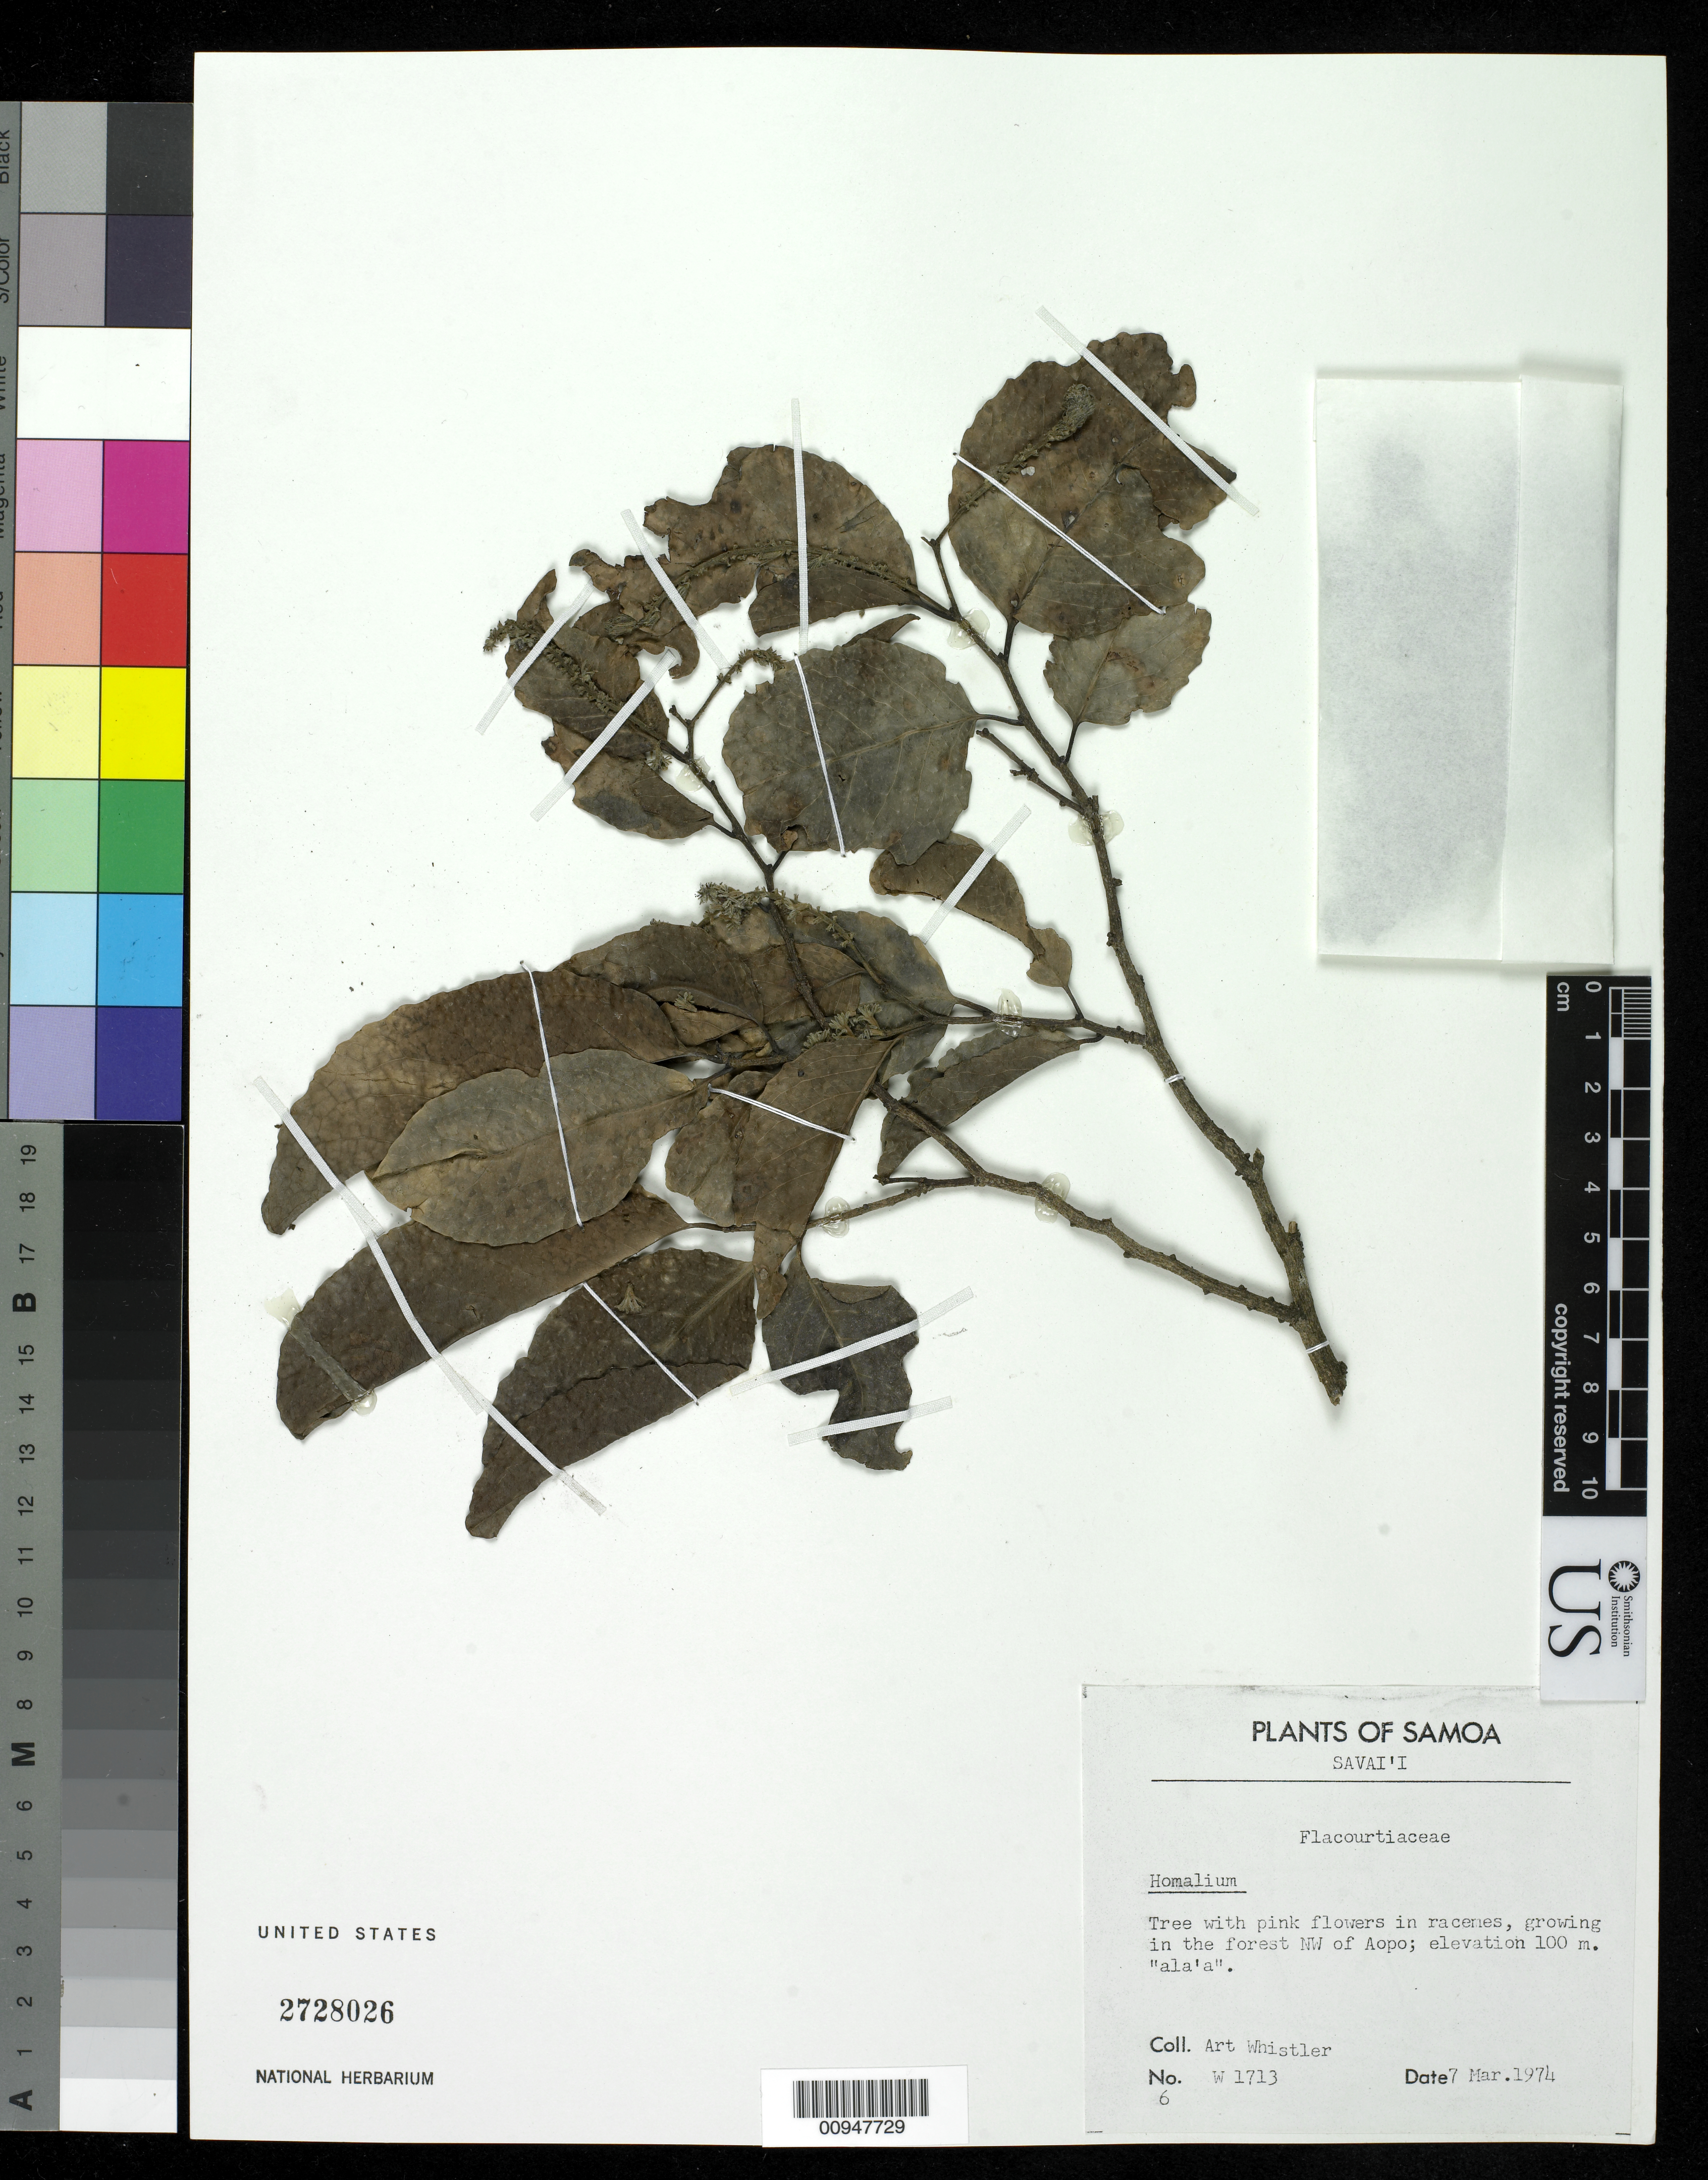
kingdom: Plantae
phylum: Tracheophyta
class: Magnoliopsida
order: Malpighiales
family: Salicaceae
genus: Homalium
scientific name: Homalium sp.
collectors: A. Whistler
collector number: W 1713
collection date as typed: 07 Mar 1974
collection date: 1974-03-07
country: Samoa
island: Savai'i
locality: Forest NW of Aopo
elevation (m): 100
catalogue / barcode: US 2728026